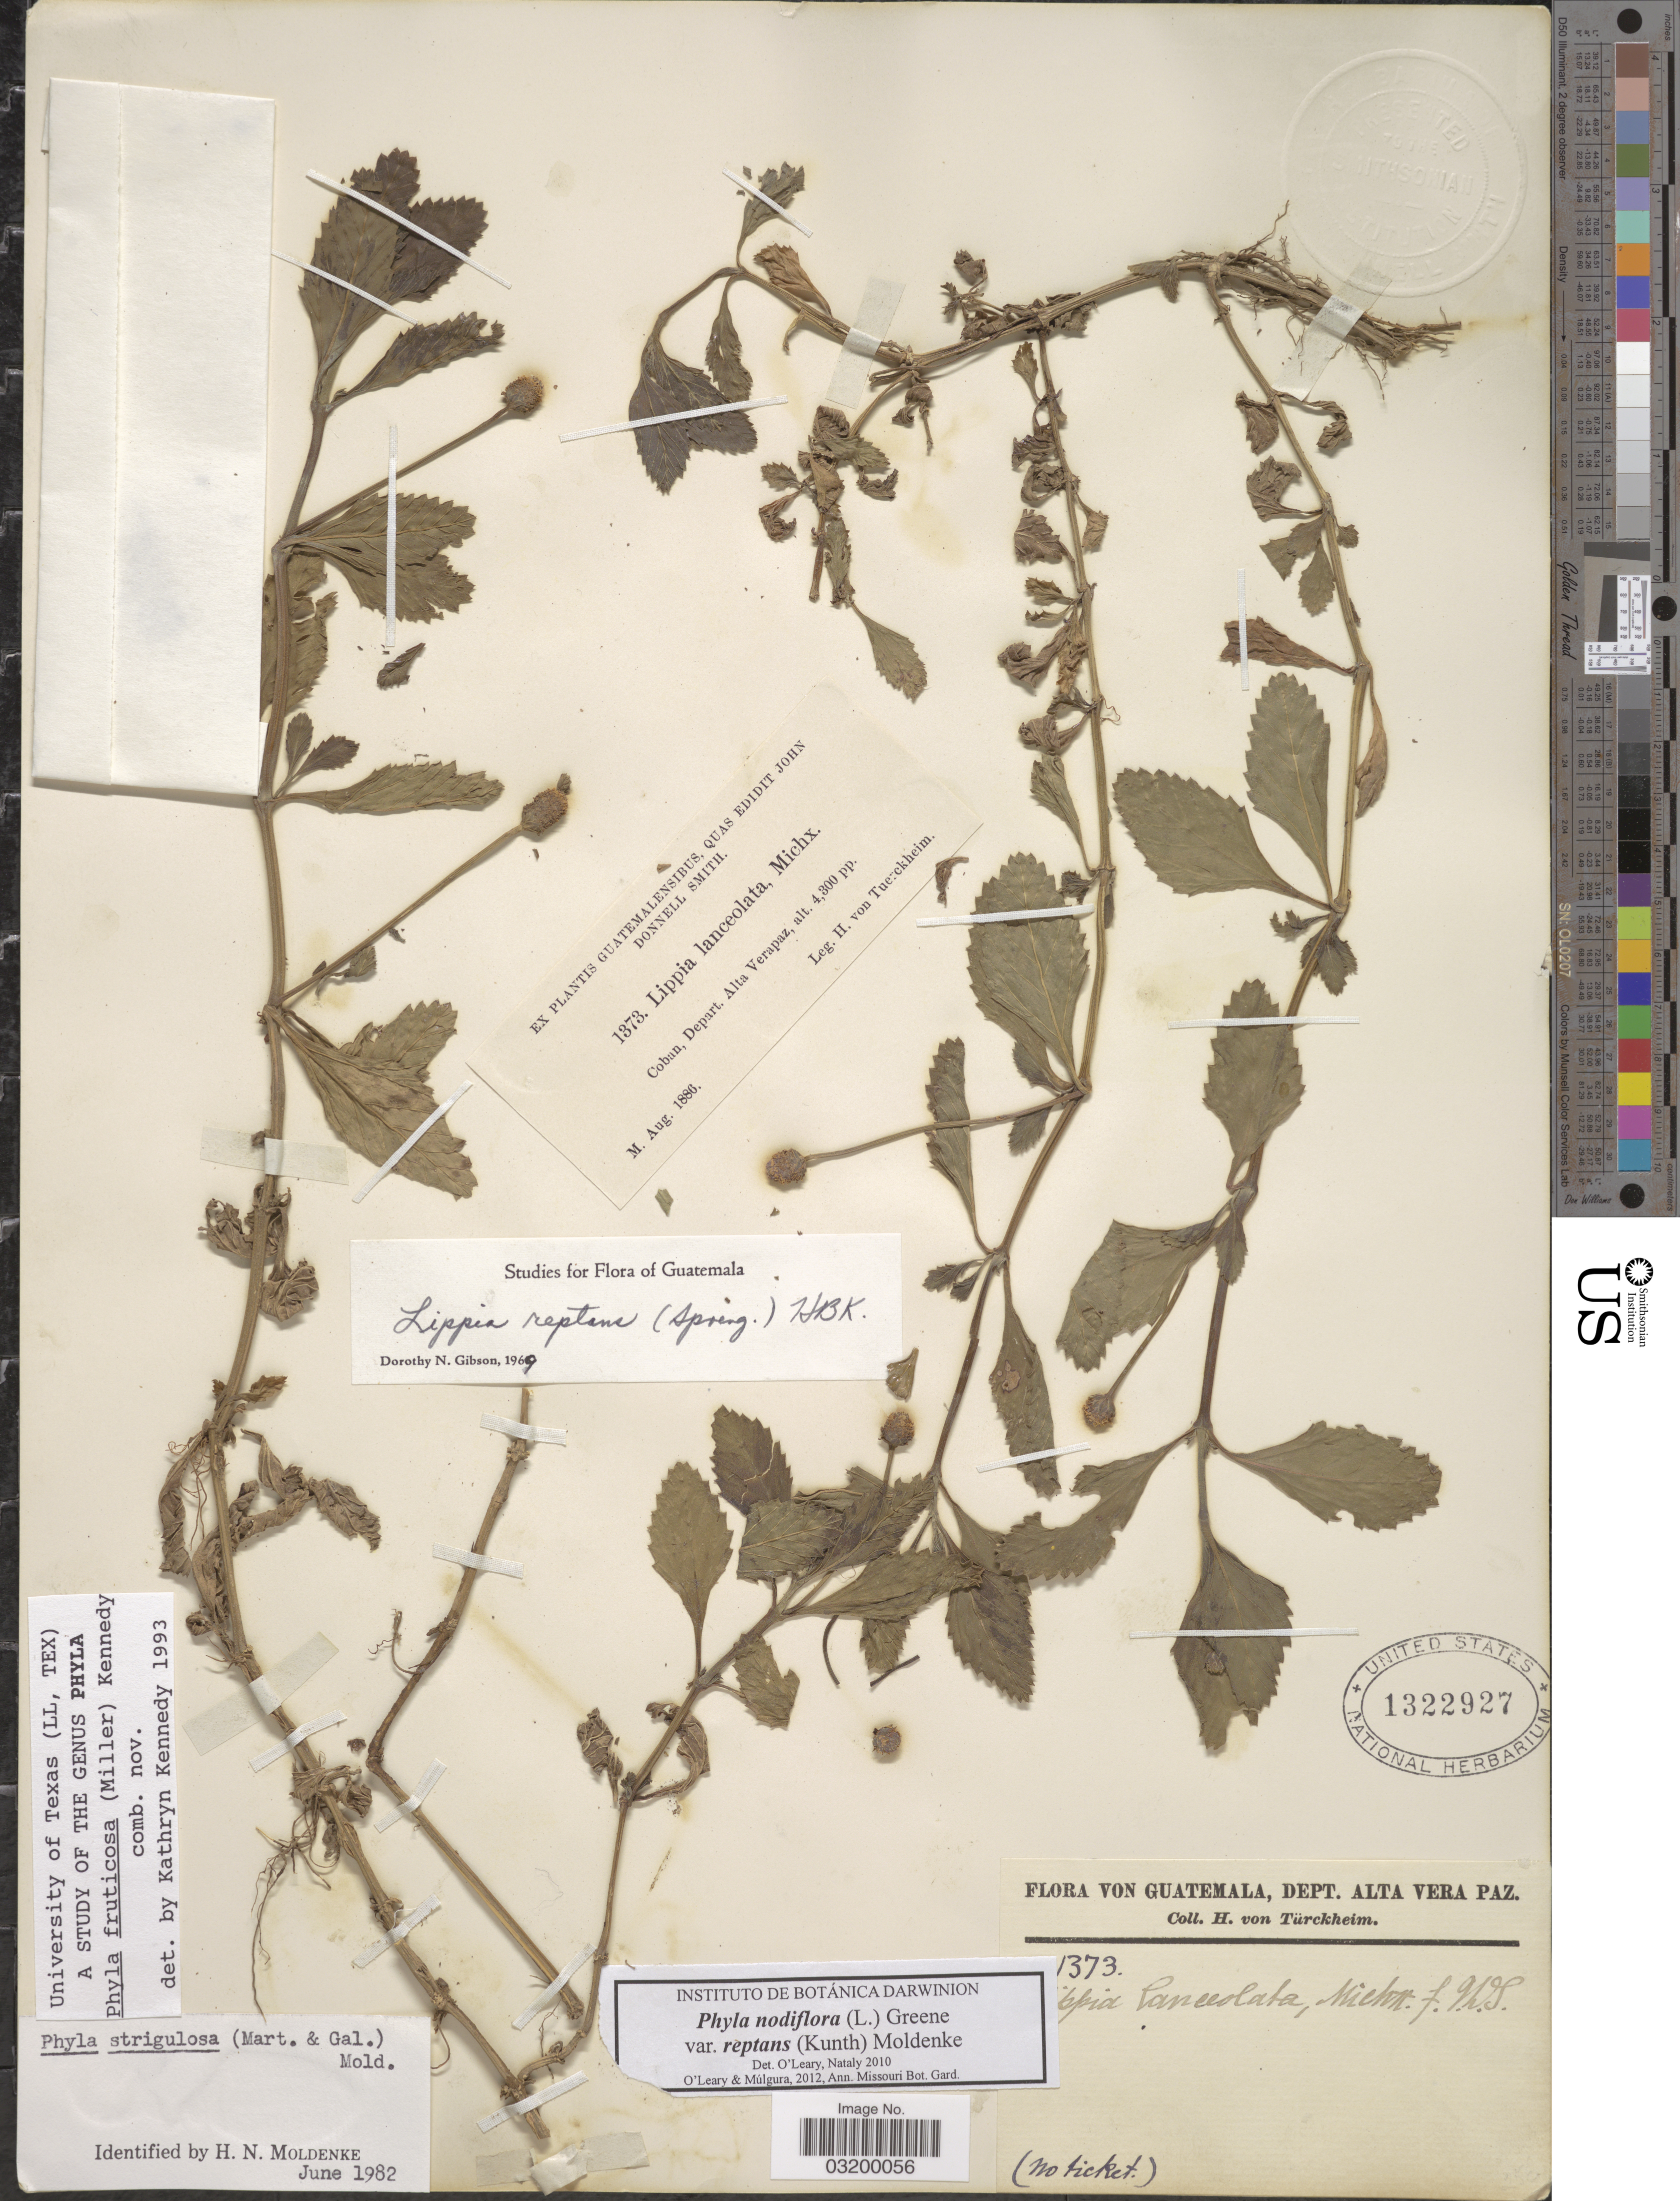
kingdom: Plantae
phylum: Tracheophyta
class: Magnoliopsida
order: Lamiales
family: Verbenaceae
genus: Phyla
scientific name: Phyla nodiflora var. reptans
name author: (Kunth) Moldenke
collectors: H. von Tuerckheim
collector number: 1373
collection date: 1886-08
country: Guatemala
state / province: Alta Verapaz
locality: Coban, Depart. Alta Verapaz.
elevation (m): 1311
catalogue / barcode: US 1322927